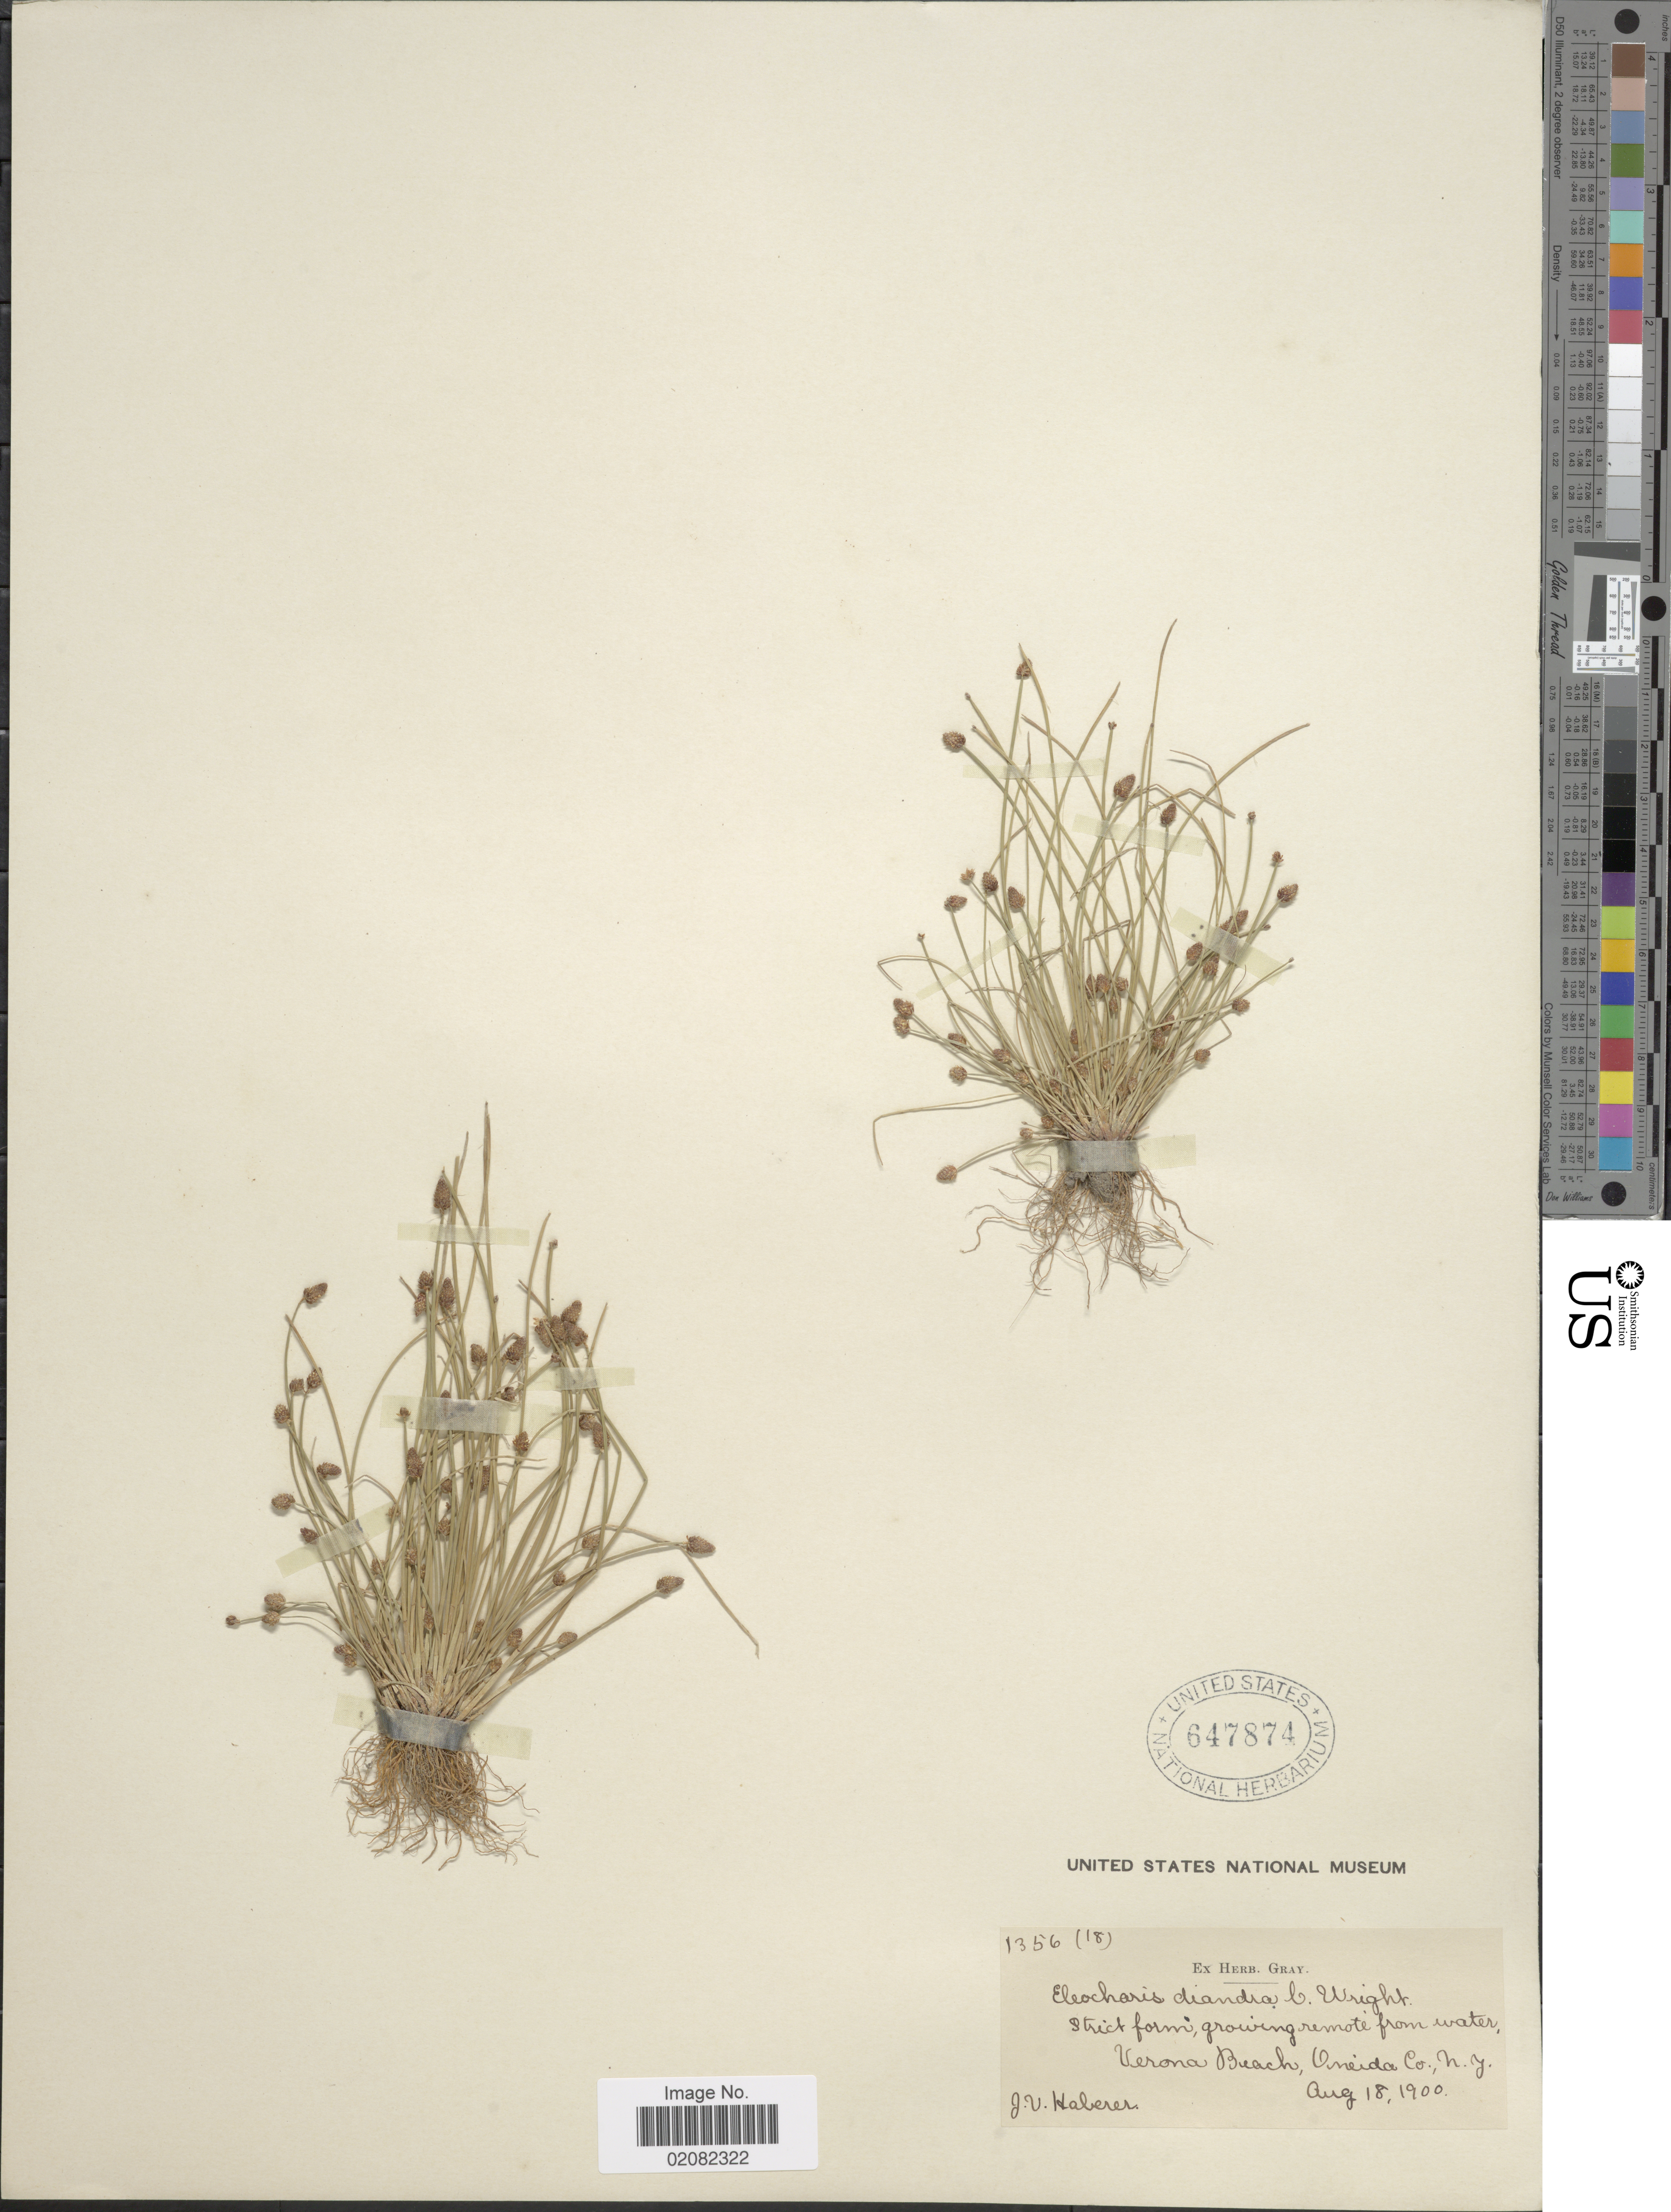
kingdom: Plantae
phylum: Tracheophyta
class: Liliopsida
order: Poales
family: Cyperaceae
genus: Eleocharis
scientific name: Eleocharis diandra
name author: C. Wright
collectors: J. V. Haberer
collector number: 1356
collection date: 1900-08-18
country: United States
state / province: New York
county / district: Oneida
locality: Verona Beach, ONeida Co., N. Y.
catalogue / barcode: US 647874